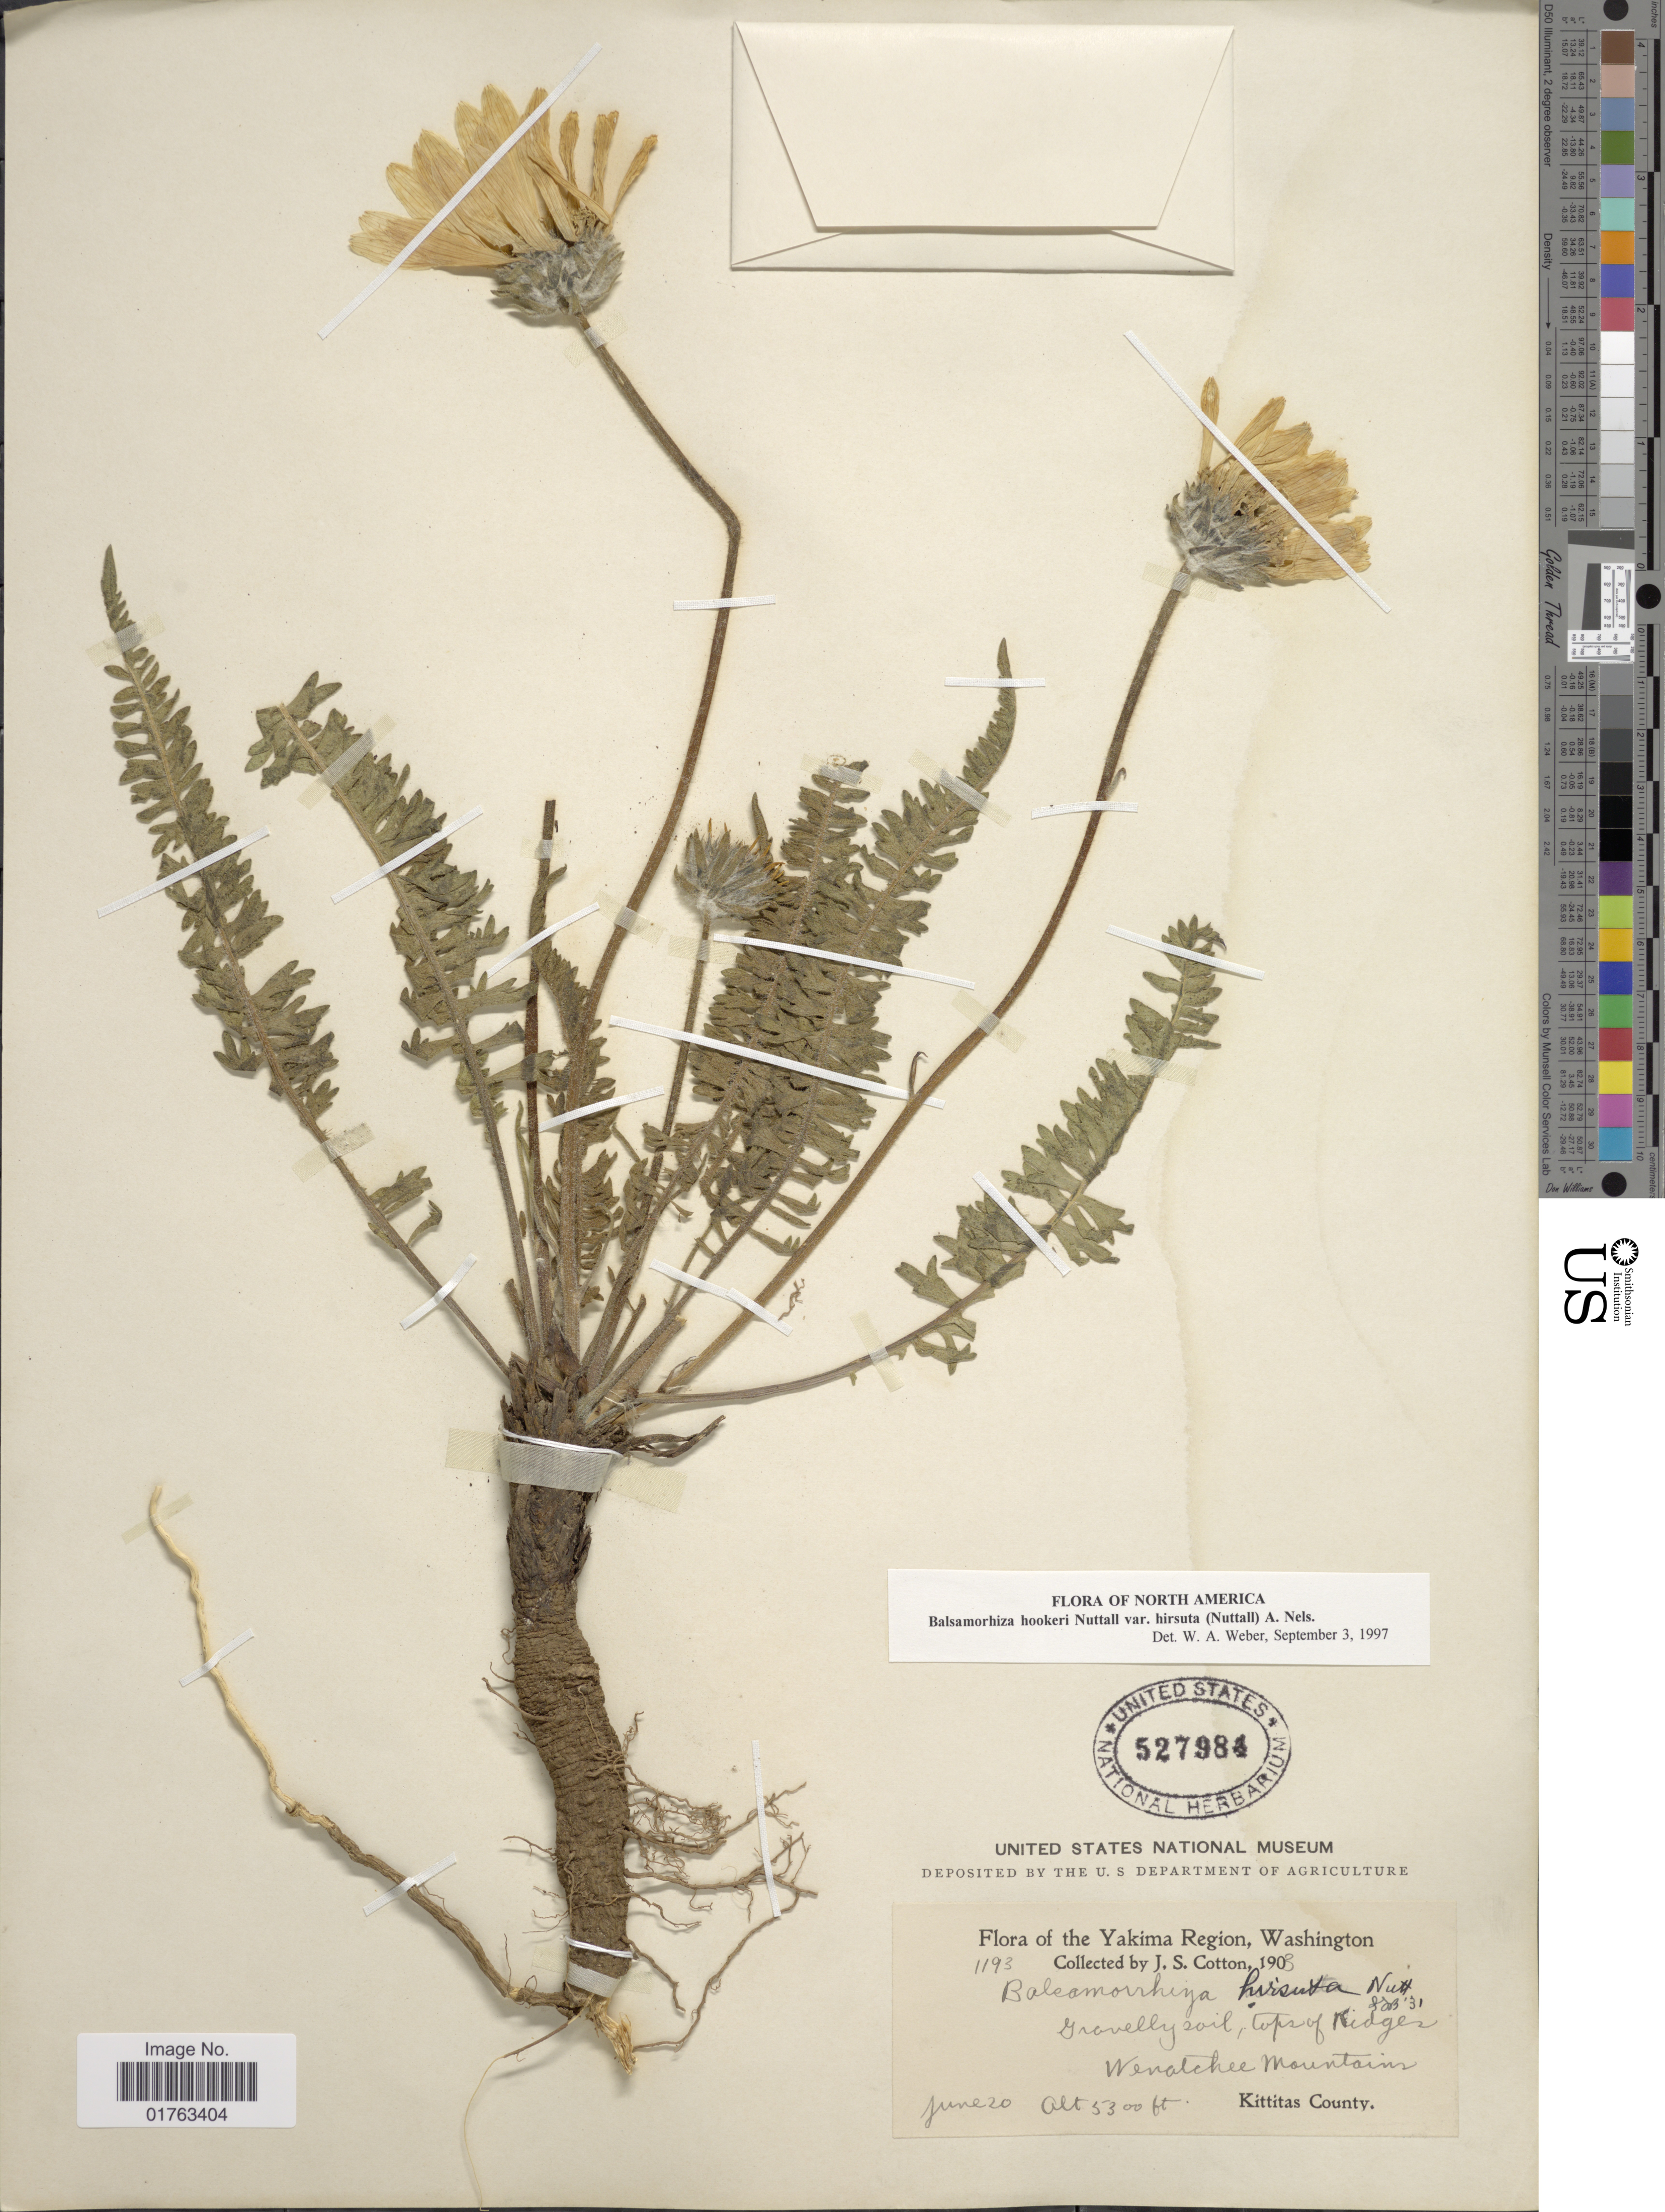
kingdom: Plantae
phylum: Tracheophyta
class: Magnoliopsida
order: Asterales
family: Asteraceae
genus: Balsamorhiza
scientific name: Balsamorhiza hookeri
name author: Nutt.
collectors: J. S. Cotton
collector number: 1193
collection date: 1903-06-20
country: United States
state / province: Washington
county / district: Yakima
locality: Yakima Region, Gravelly soil, tops of Ridges, Wenatchee Mountain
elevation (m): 1615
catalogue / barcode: US 527984